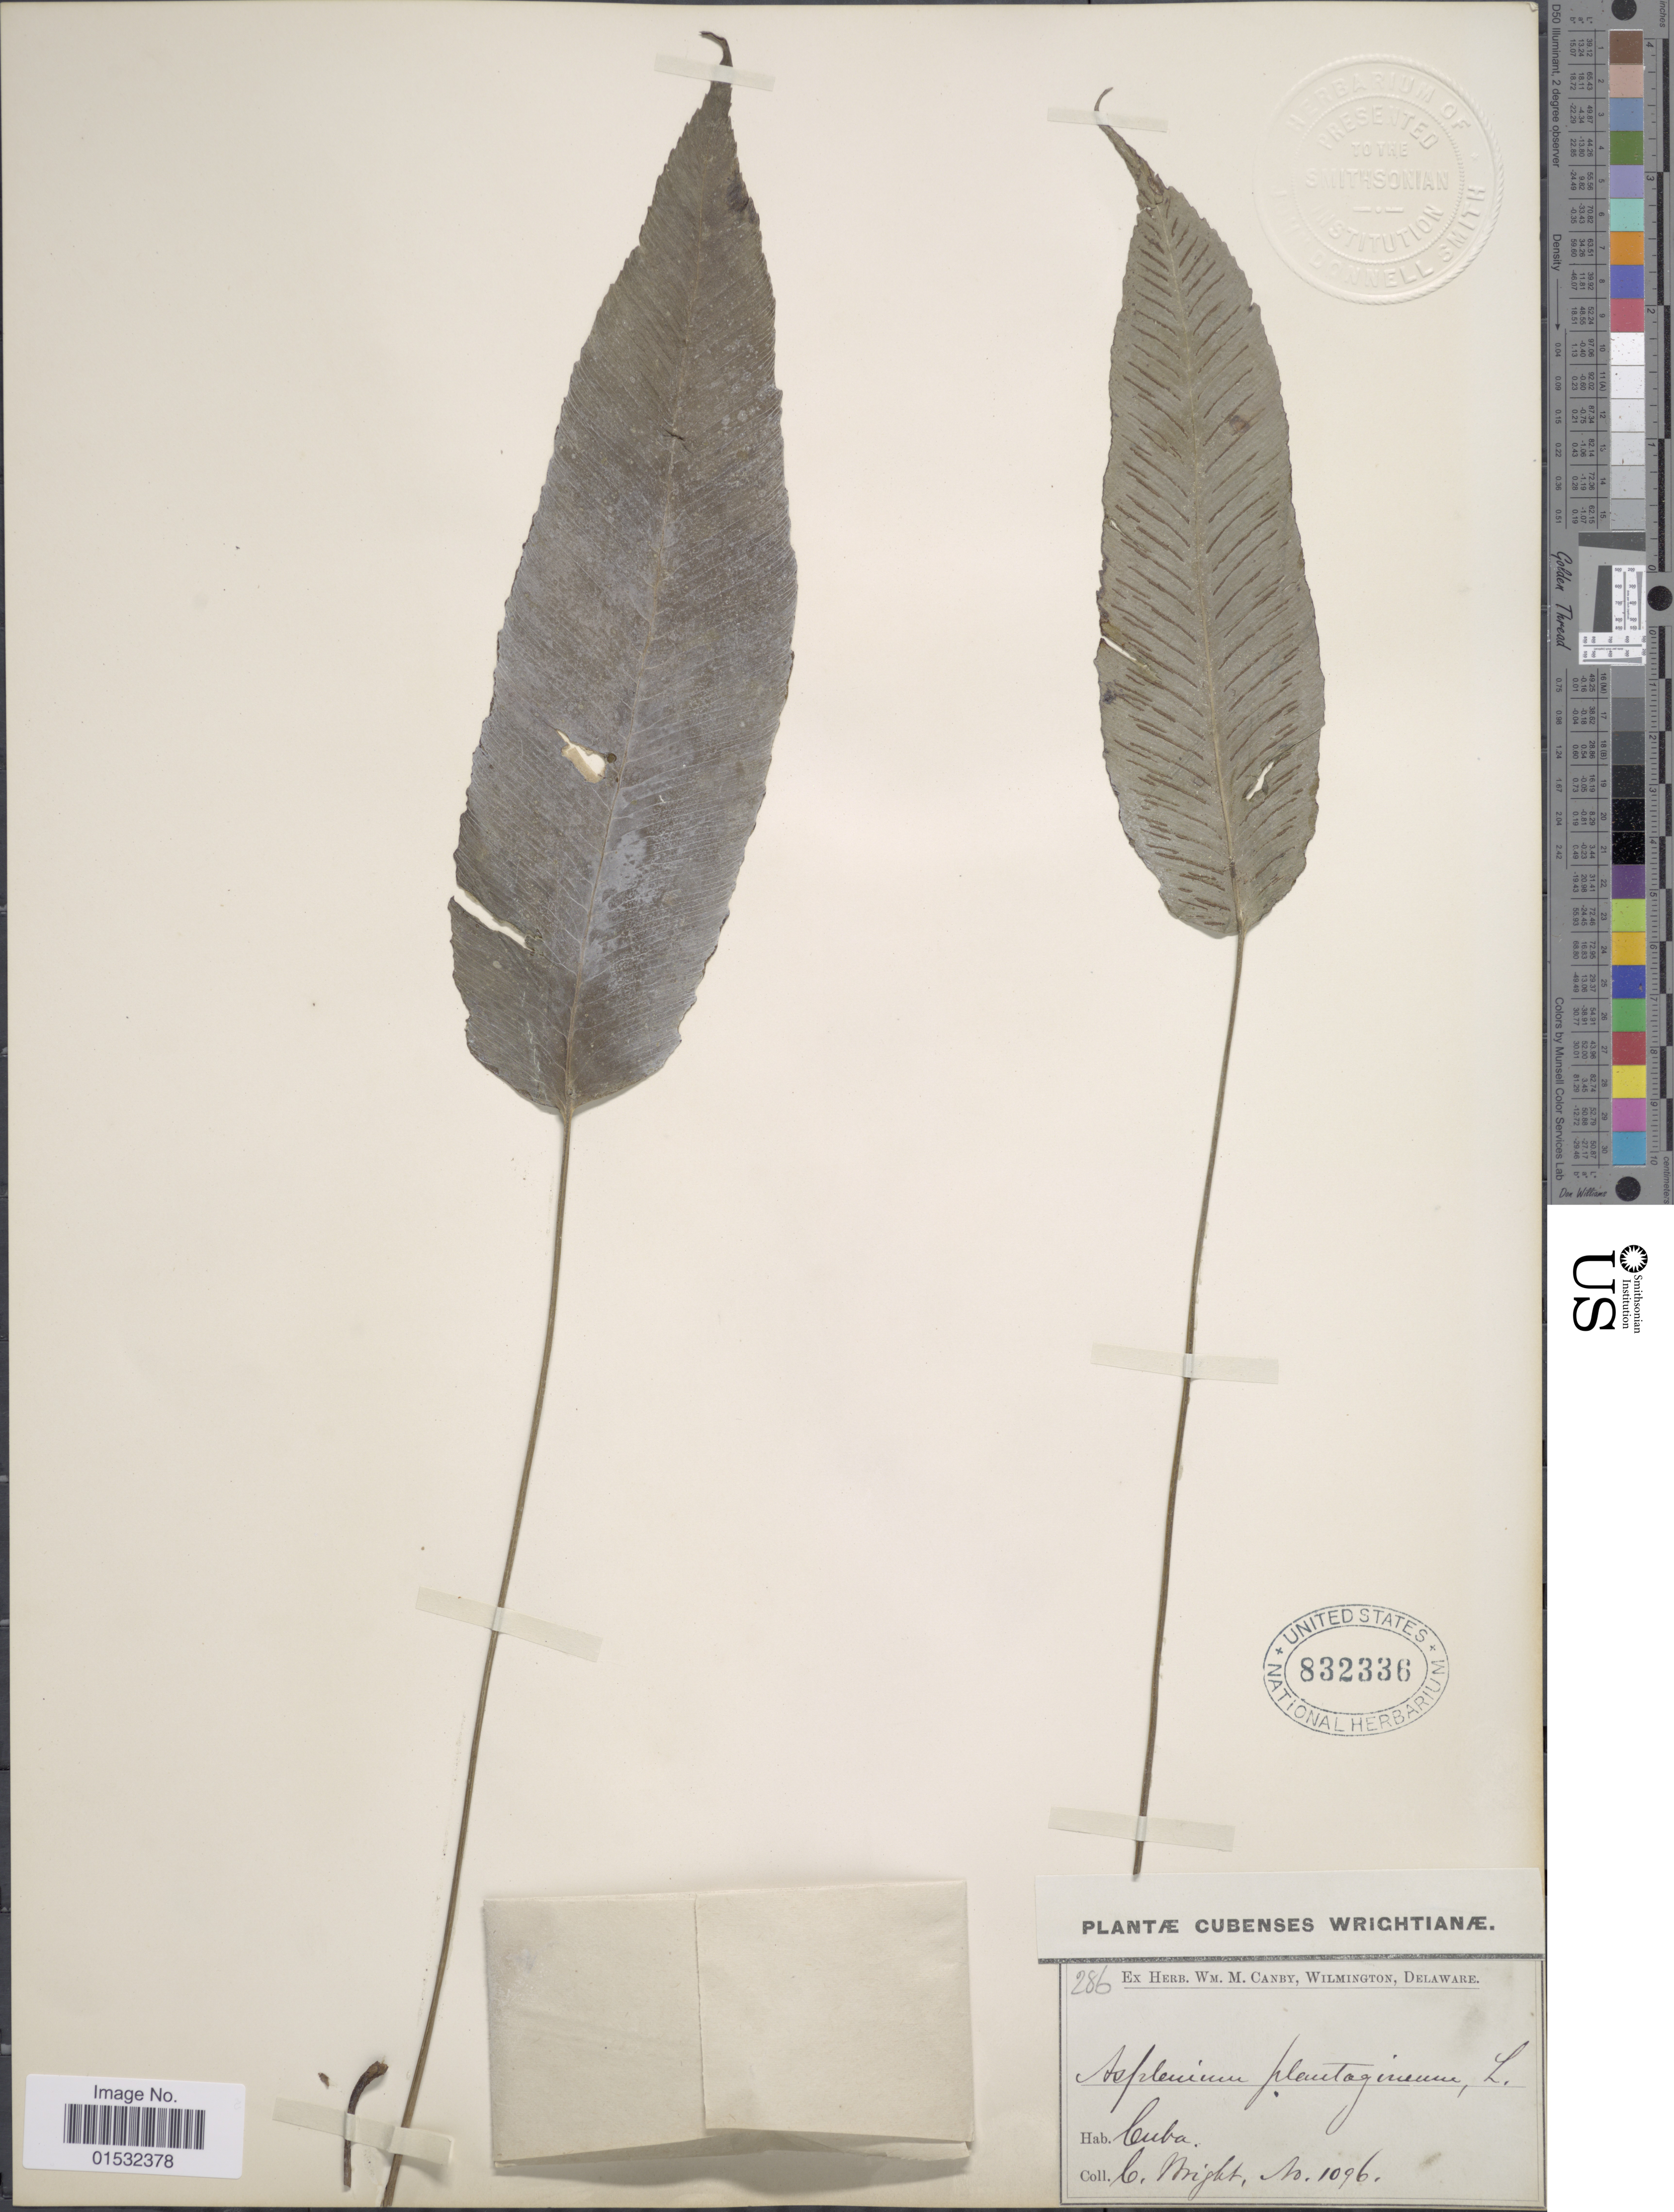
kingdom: Plantae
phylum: Tracheophyta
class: Polypodiopsida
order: Polypodiales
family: Athyriaceae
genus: Diplazium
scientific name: Diplazium plantaginifolium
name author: (L.) Urb.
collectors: C. Wright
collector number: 1096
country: Cuba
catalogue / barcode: US 832336